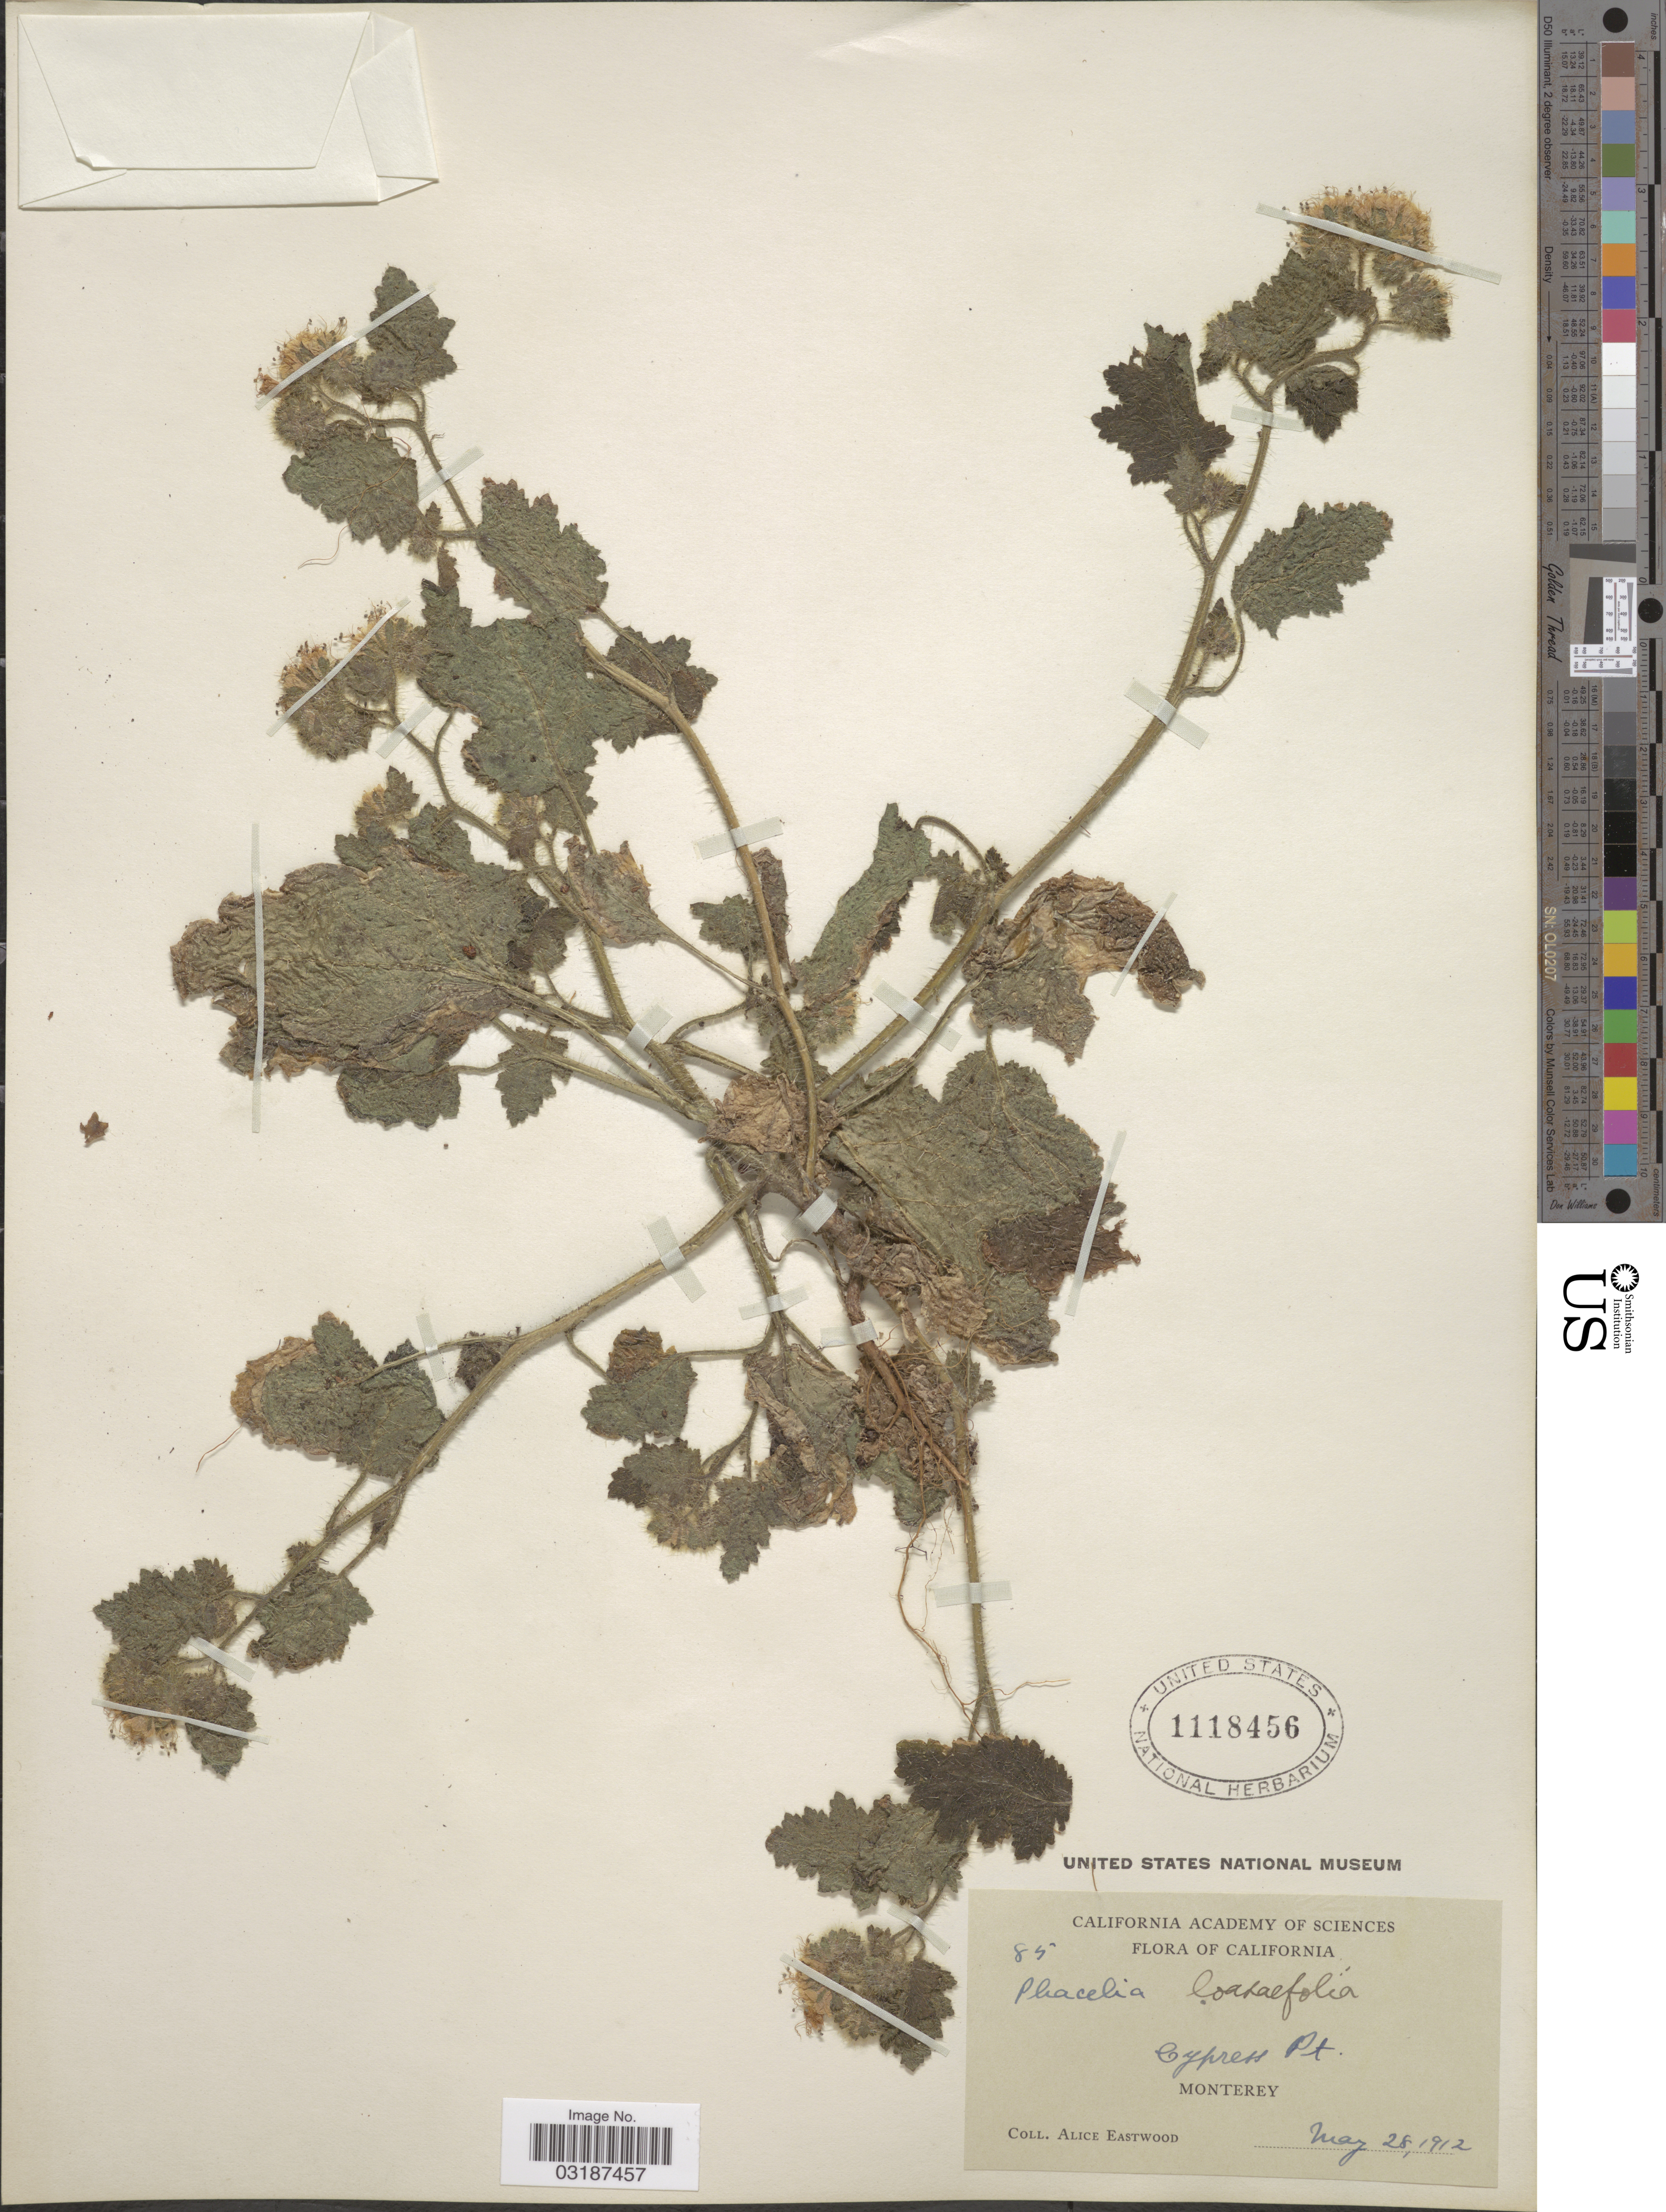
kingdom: Plantae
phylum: Tracheophyta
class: Magnoliopsida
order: Boraginales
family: Hydrophyllaceae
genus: Phacelia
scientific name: Phacelia malvifolia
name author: Cham.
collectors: A. Eastwood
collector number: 85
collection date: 1912-05-28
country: United States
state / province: California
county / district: Monterey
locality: Cypress Pt. Monterey.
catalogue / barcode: US 1118456